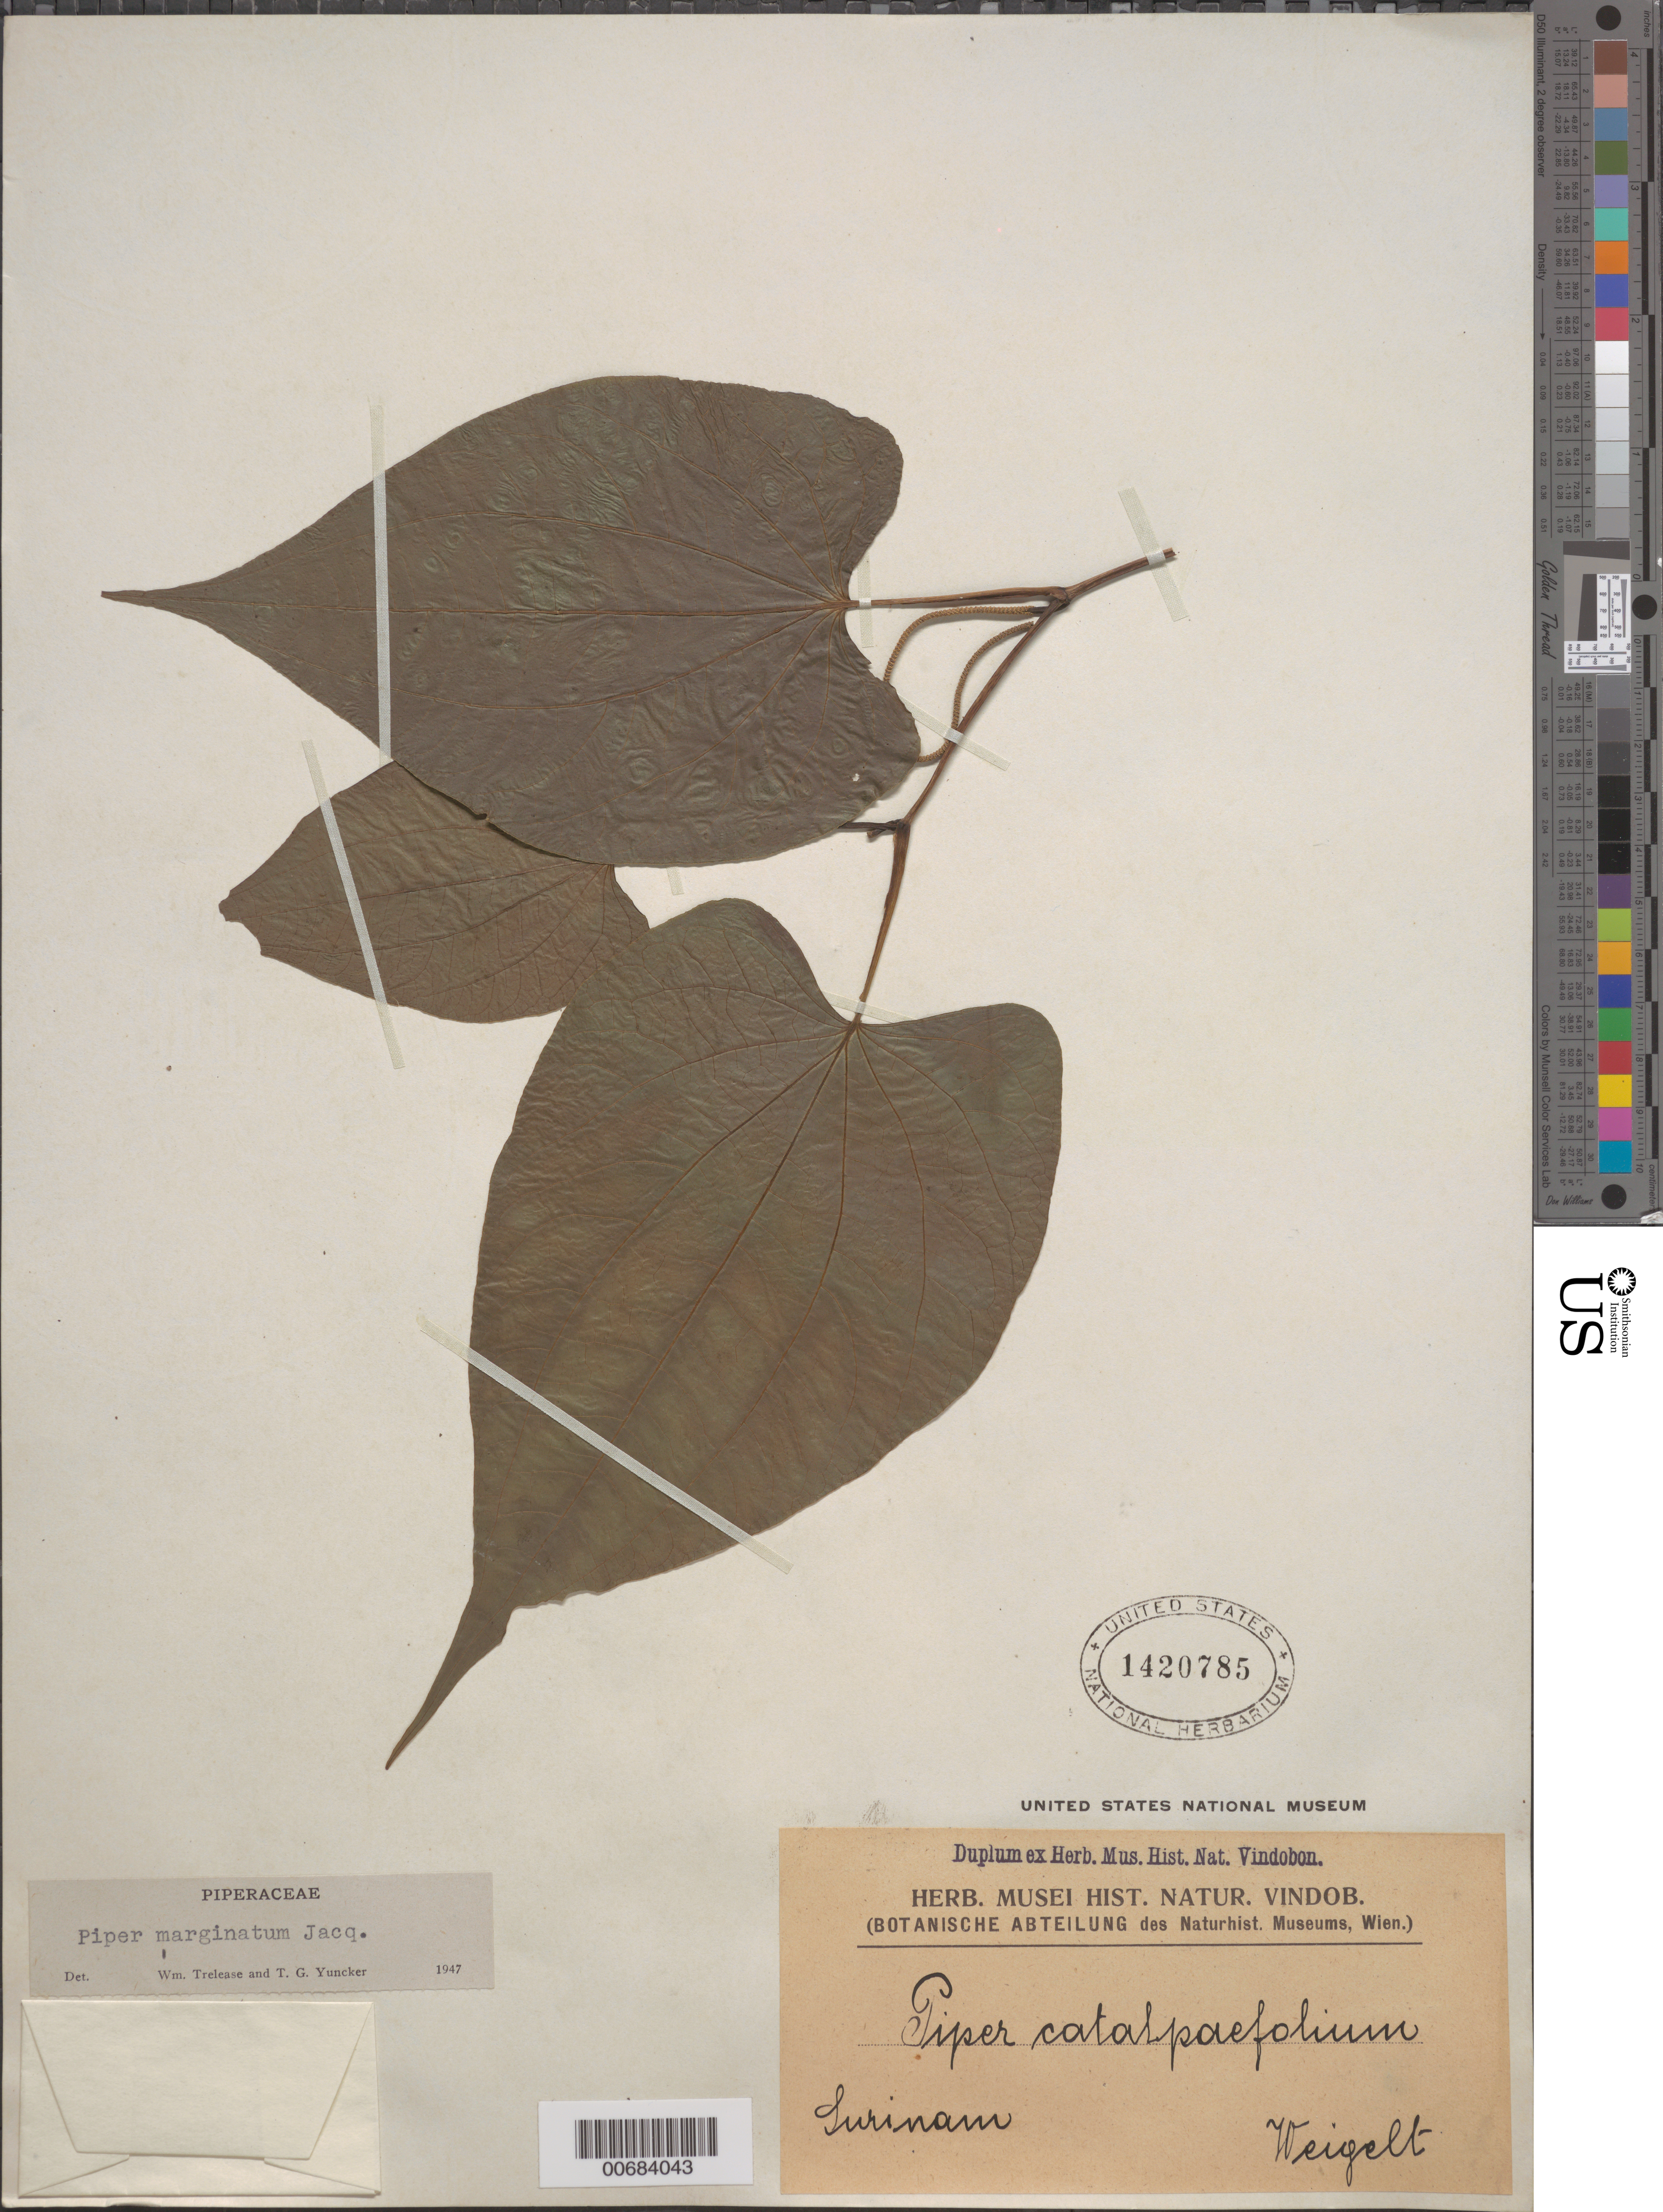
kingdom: Plantae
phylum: Tracheophyta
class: Magnoliopsida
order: Piperales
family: Piperaceae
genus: Piper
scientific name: Piper marginatum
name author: Jacq.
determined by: Trelease, W.; Yuncker, T. G.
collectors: C. Weigelt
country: Suriname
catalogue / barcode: US 1420785